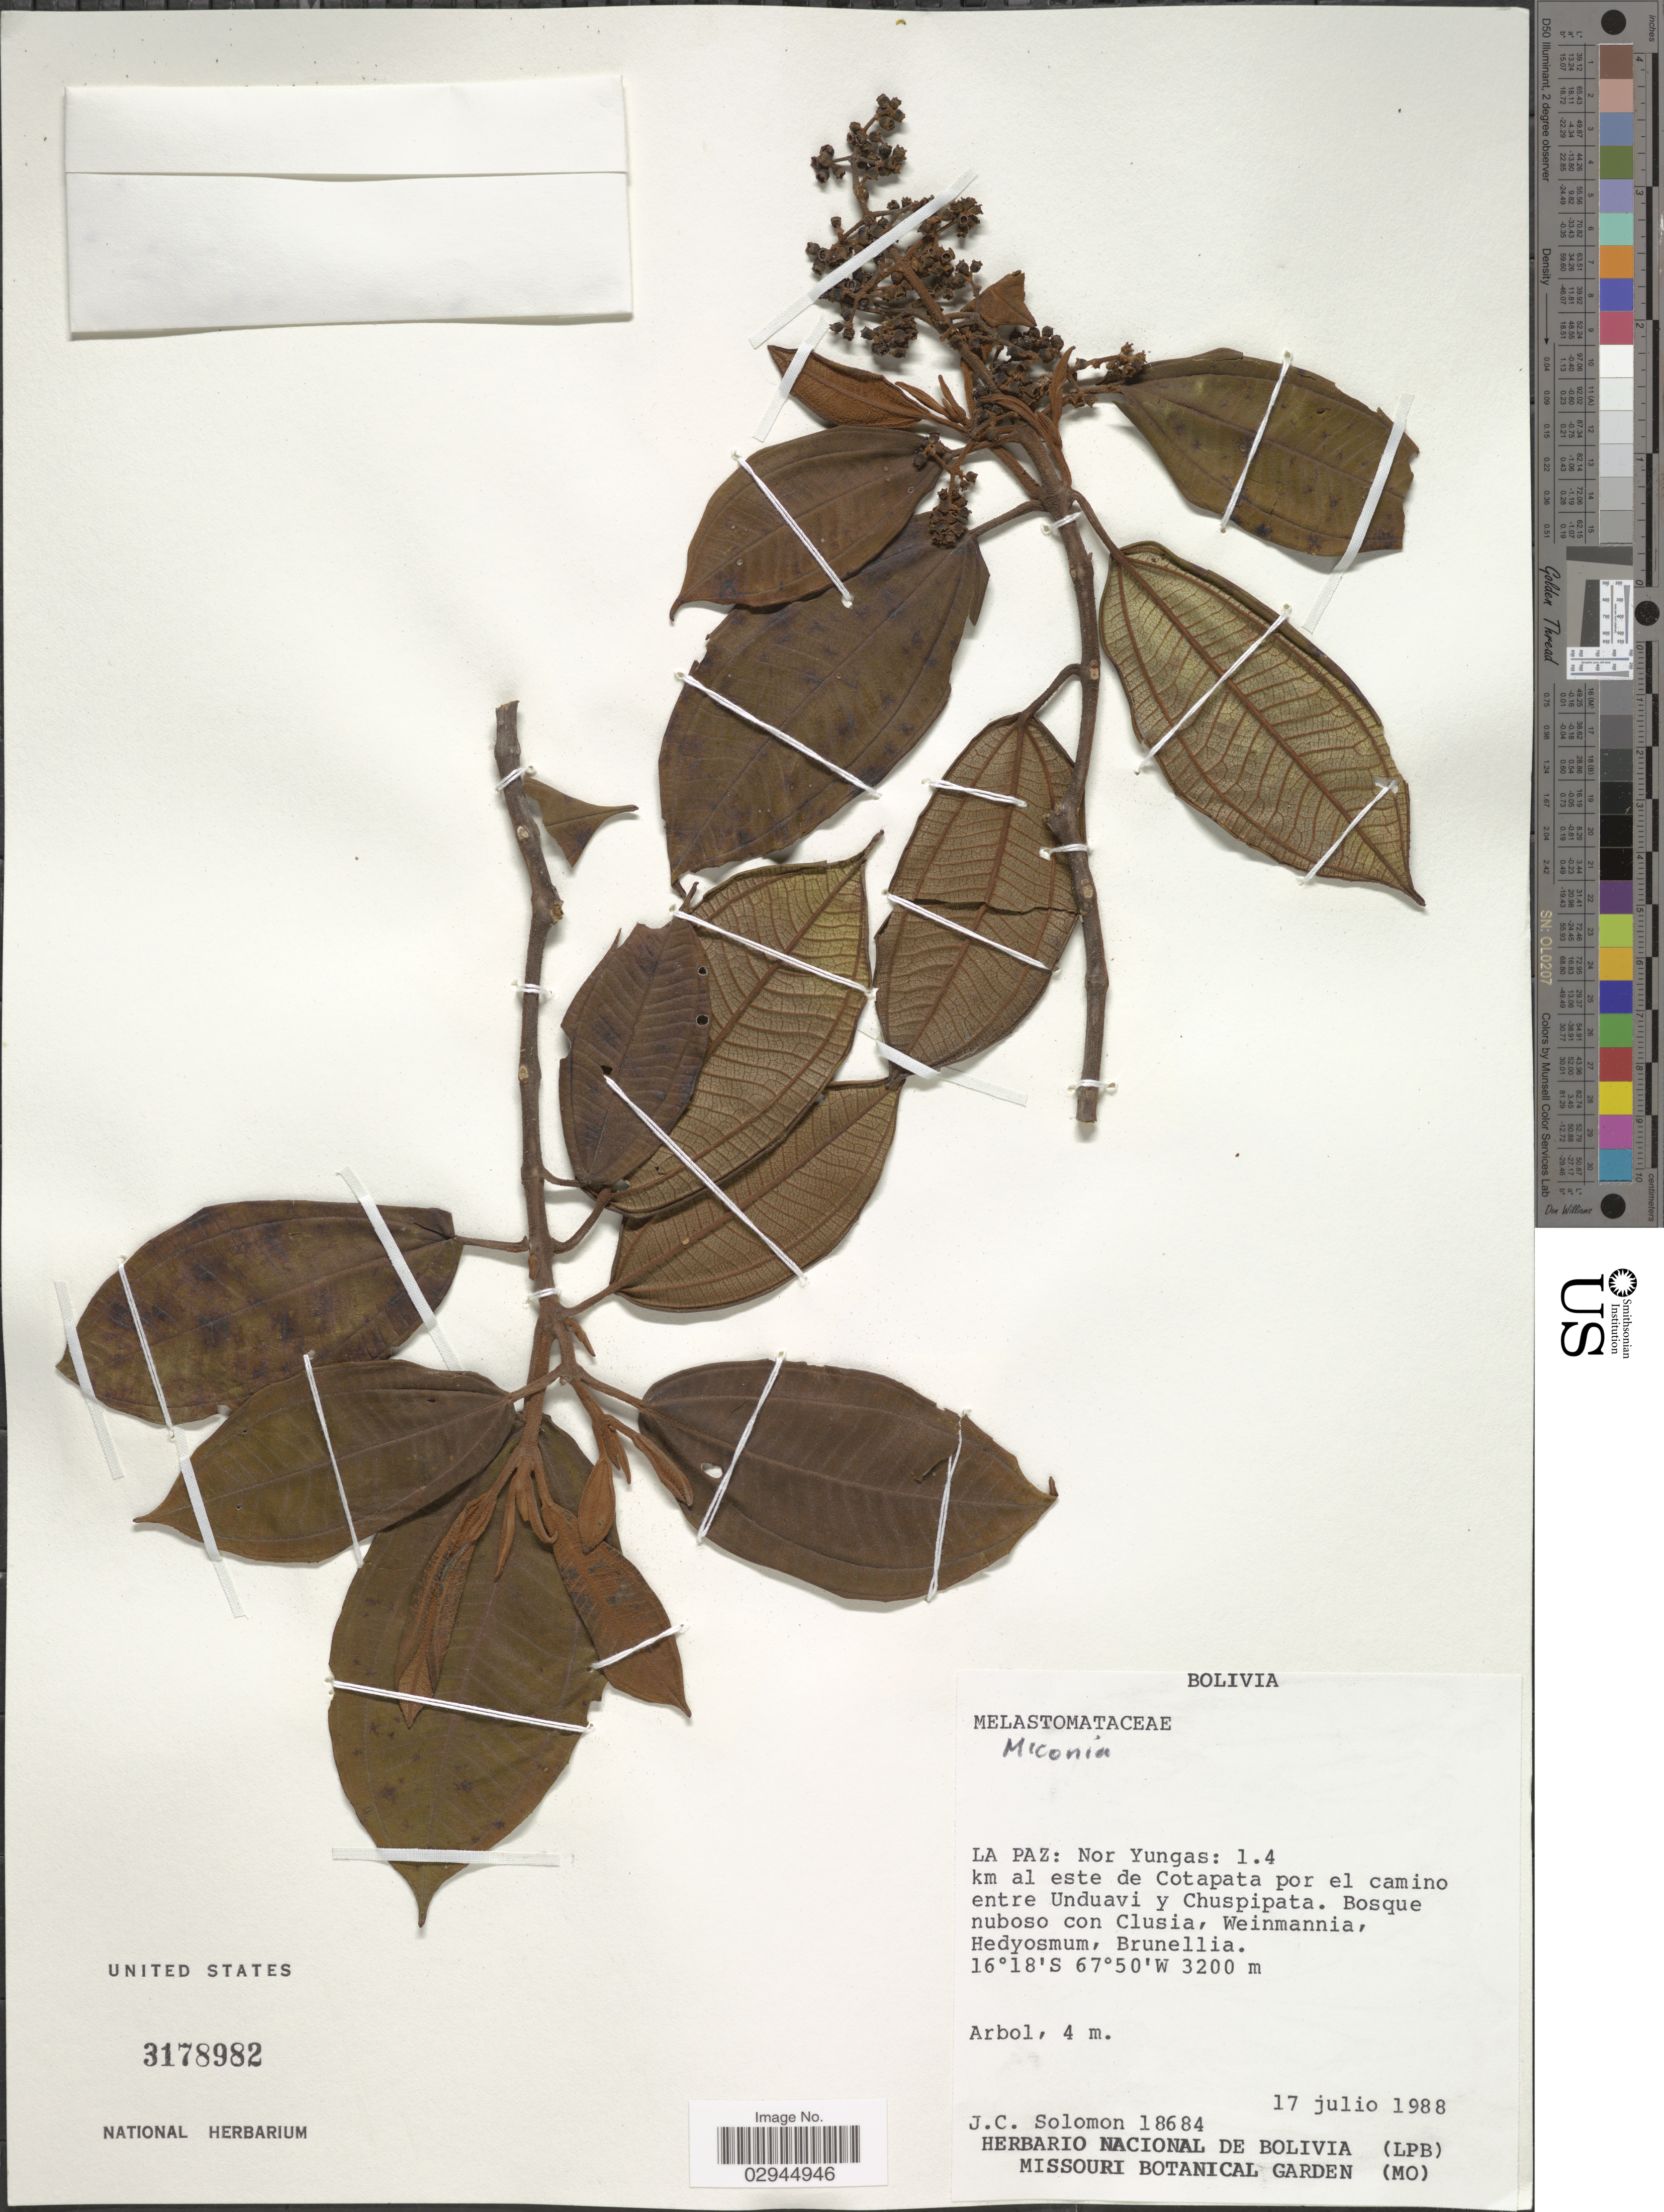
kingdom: Plantae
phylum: Tracheophyta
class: Magnoliopsida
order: Myrtales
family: Melastomataceae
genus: Miconia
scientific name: Miconia sp.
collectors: J. C. Solomon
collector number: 18684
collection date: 1988-07-17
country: Bolivia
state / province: La Paz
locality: Nor Yungas: 1.4 km al este de Cotapata por el camino entre Unduavi y Chuspipata.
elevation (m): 3200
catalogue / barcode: US 3178982